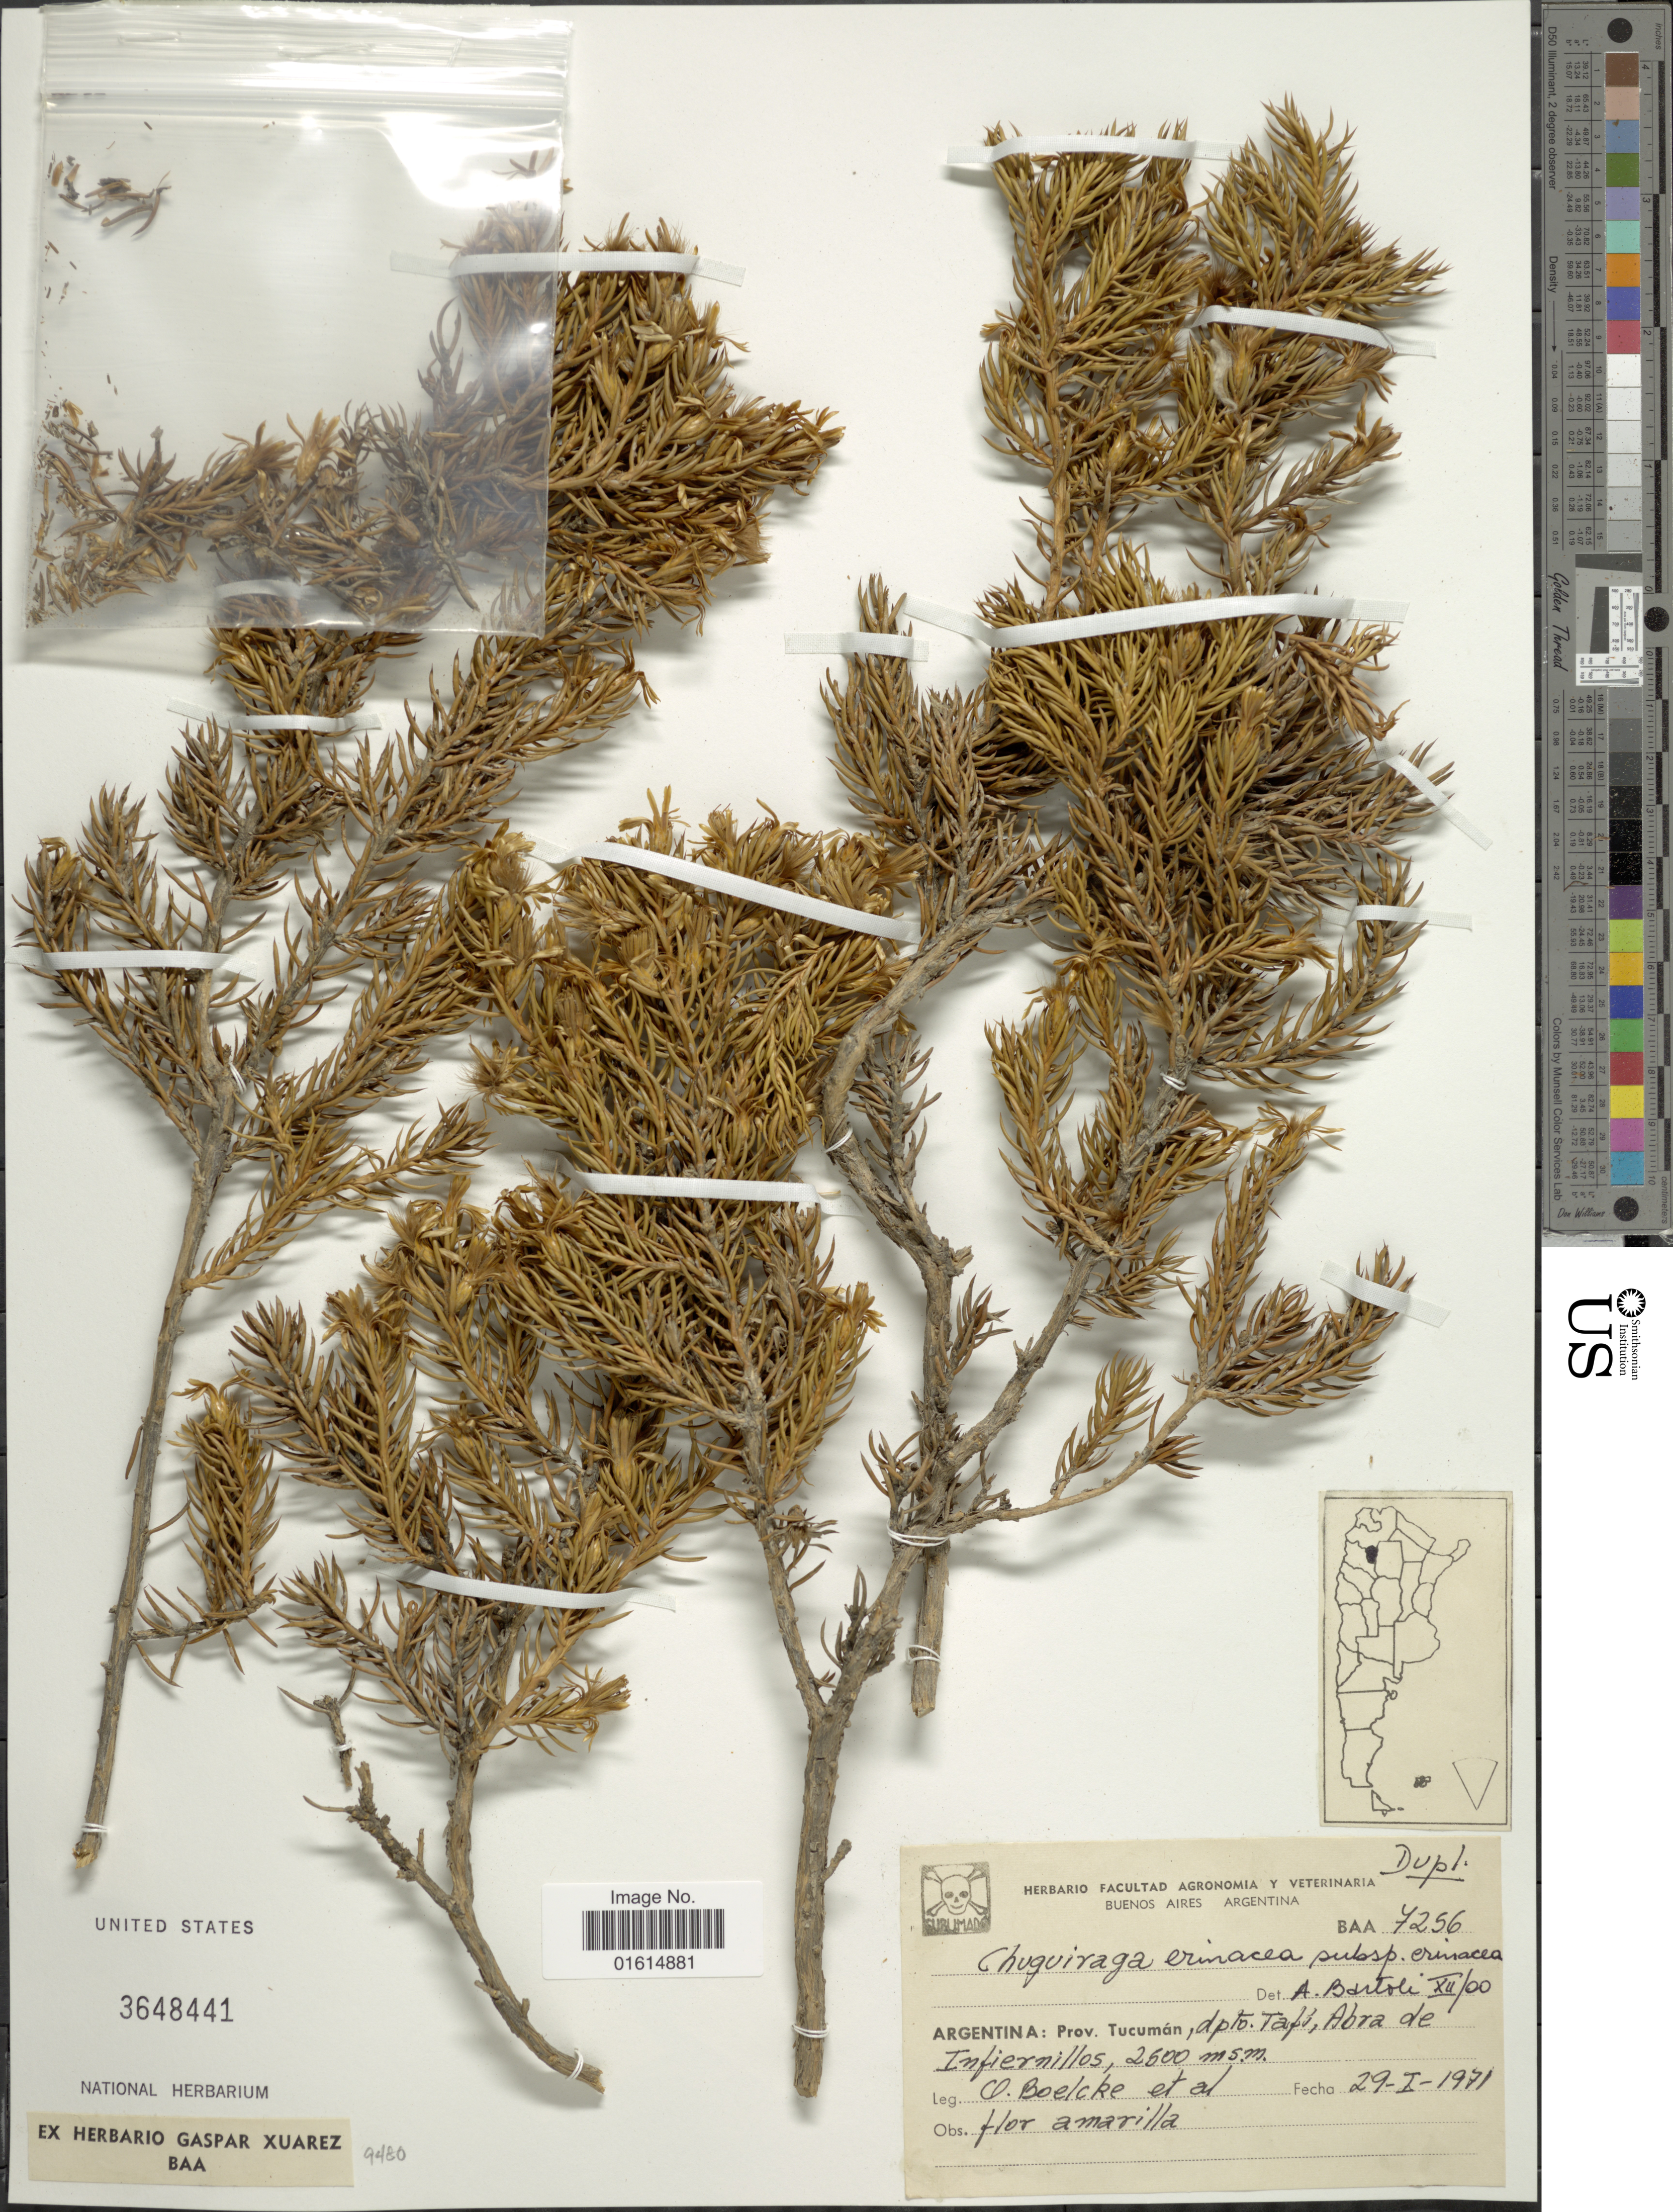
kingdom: Plantae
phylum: Tracheophyta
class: Magnoliopsida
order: Asterales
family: Asteraceae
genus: Chuquiraga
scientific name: Chuquiraga erinacea subsp. erinacea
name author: D. Don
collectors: O. Boelcke & et al.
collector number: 7256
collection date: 1971-01-29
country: Argentina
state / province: Tucuman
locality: Prov. Tucuman, dpto. Tapi, Abra de Infiernillos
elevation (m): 2500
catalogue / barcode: US 3648441